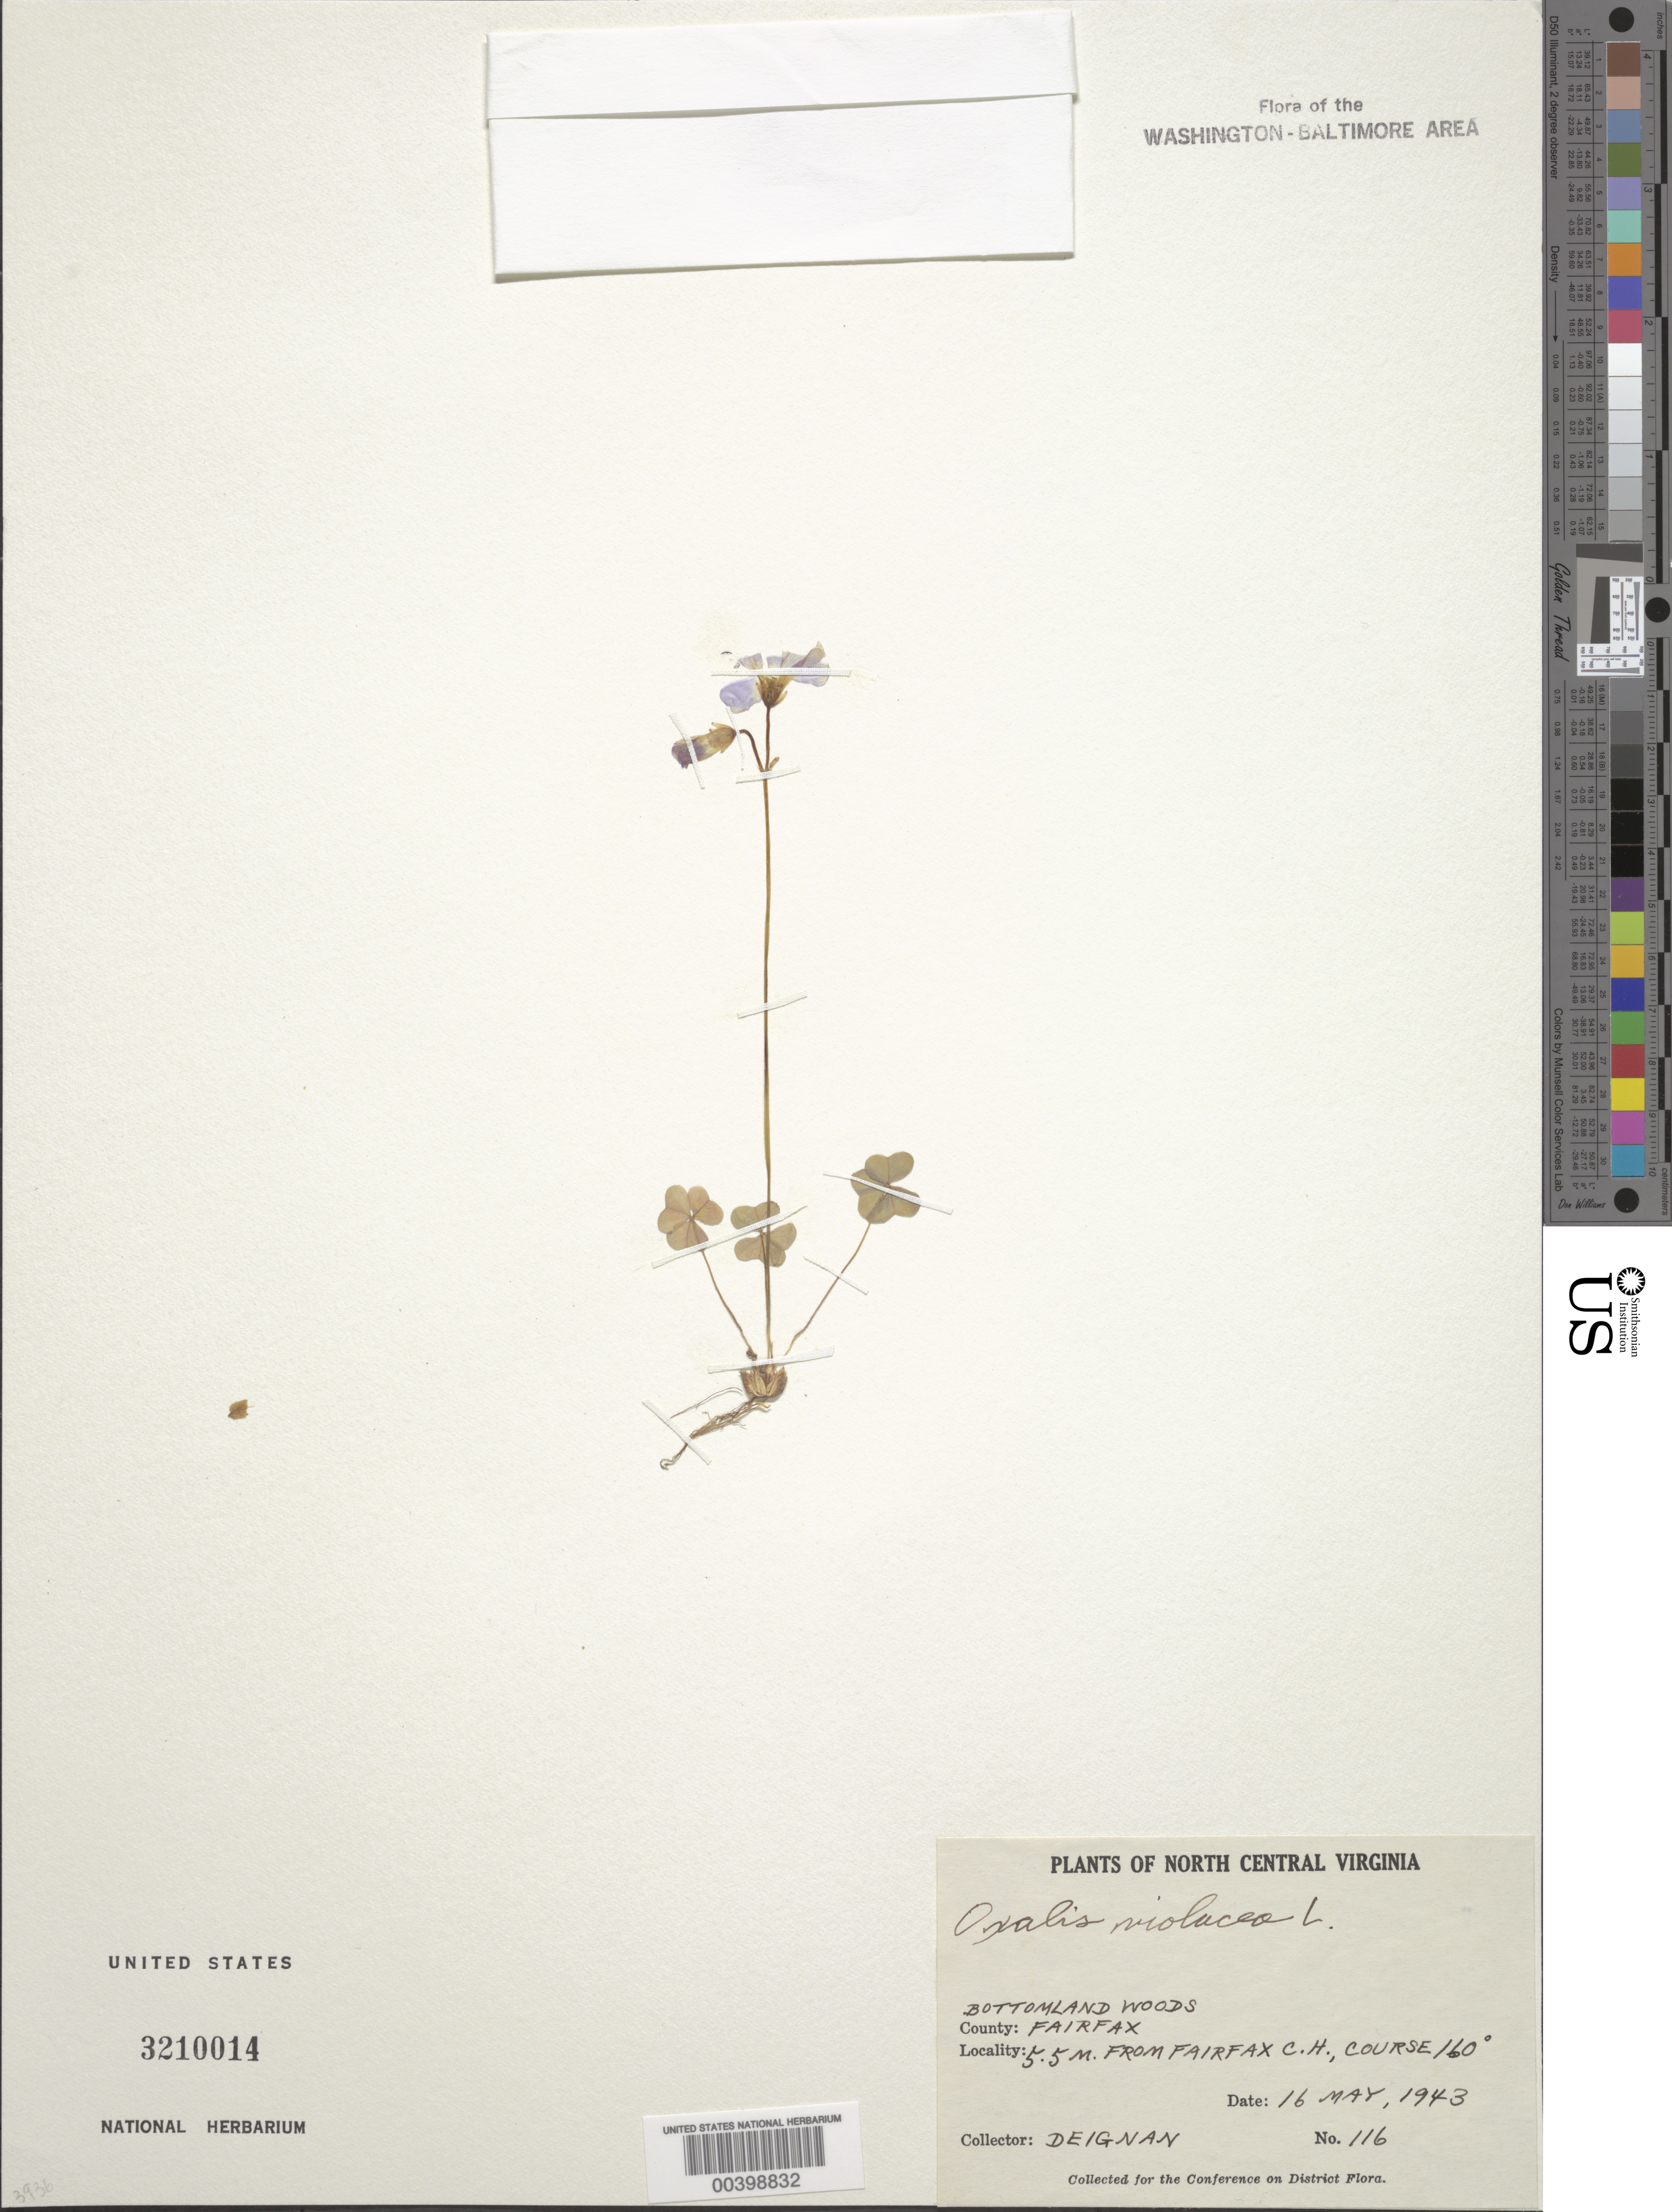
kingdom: Plantae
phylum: Tracheophyta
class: Magnoliopsida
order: Oxalidales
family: Oxalidaceae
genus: Oxalis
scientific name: Oxalis violacea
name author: L.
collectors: H. Deignan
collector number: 116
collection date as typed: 16 May 1943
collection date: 1943-05-16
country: United States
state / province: Virginia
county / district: Fairfax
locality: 5.5 Mi from Fairfax County Court House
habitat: Bottomland woods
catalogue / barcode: US 3210014